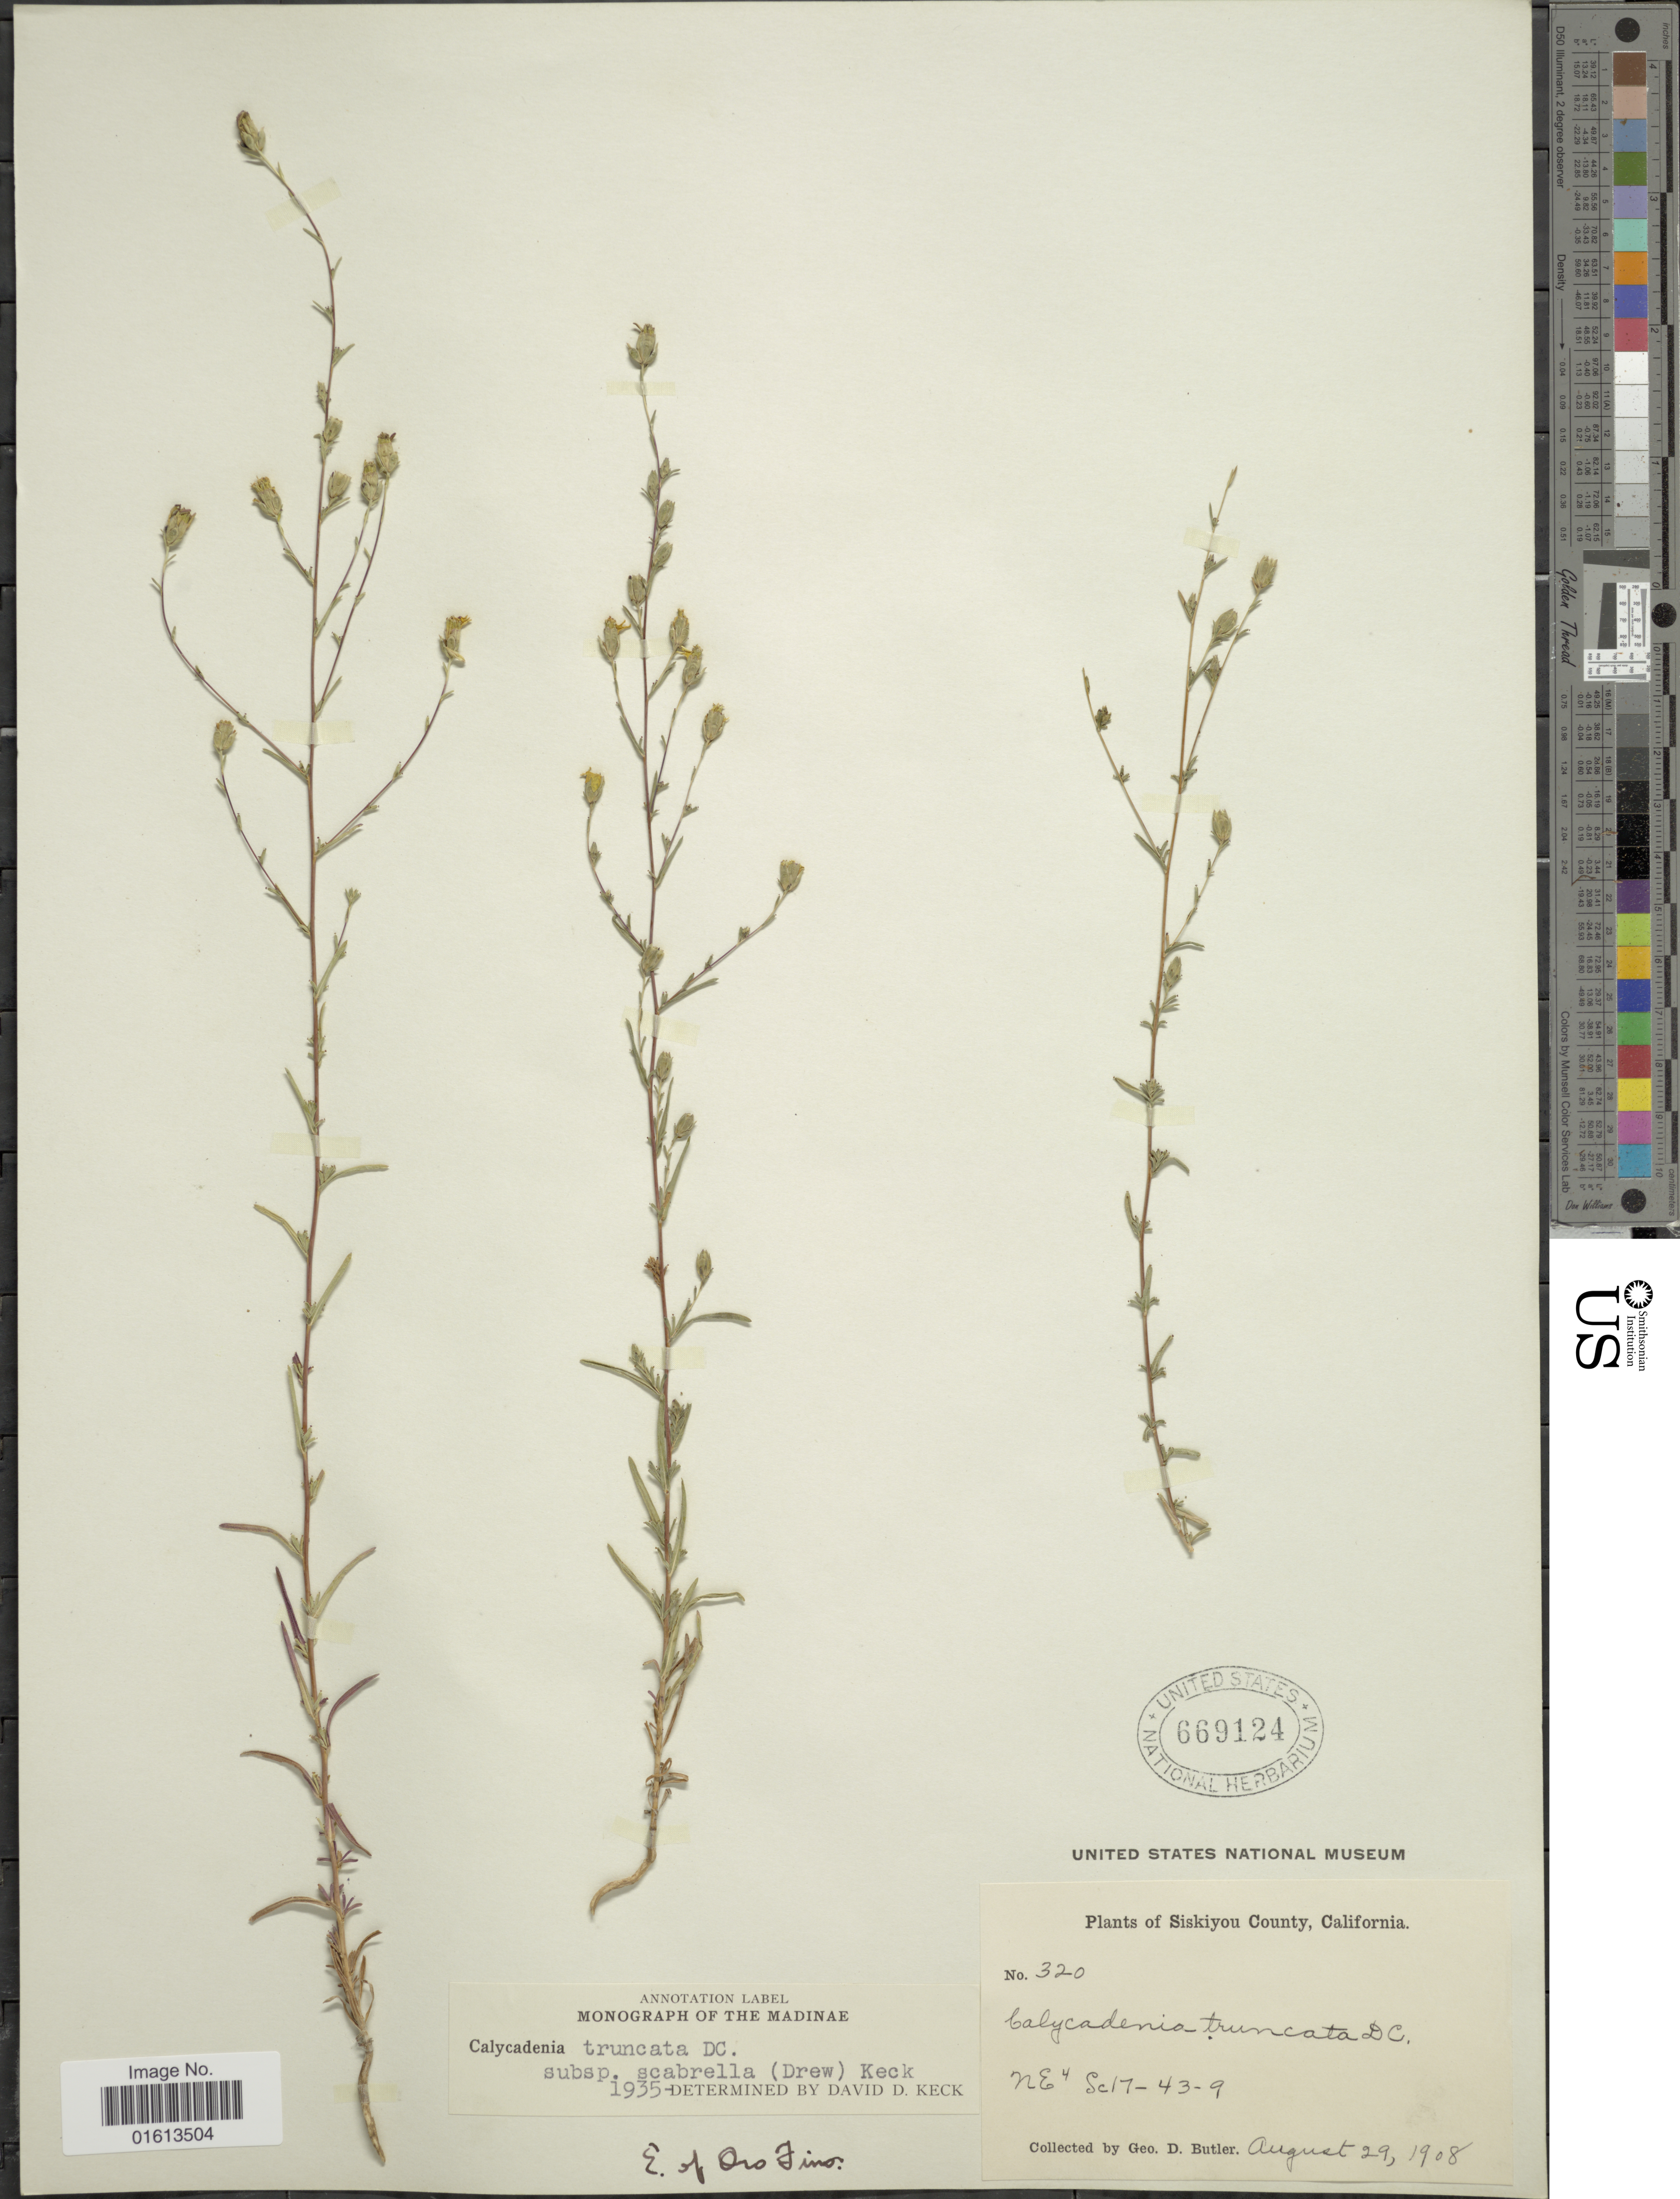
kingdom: Plantae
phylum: Tracheophyta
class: Magnoliopsida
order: Asterales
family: Asteraceae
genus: Calycadenia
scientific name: Calycadenia truncata subsp. scabrella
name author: (Drew) D.D. Keck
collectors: G. D. Butler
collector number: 320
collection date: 1908-08-29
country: United States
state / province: California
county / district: Siskiyou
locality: Siskiyou County. NE4 SC17-43-9.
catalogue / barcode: US 669124